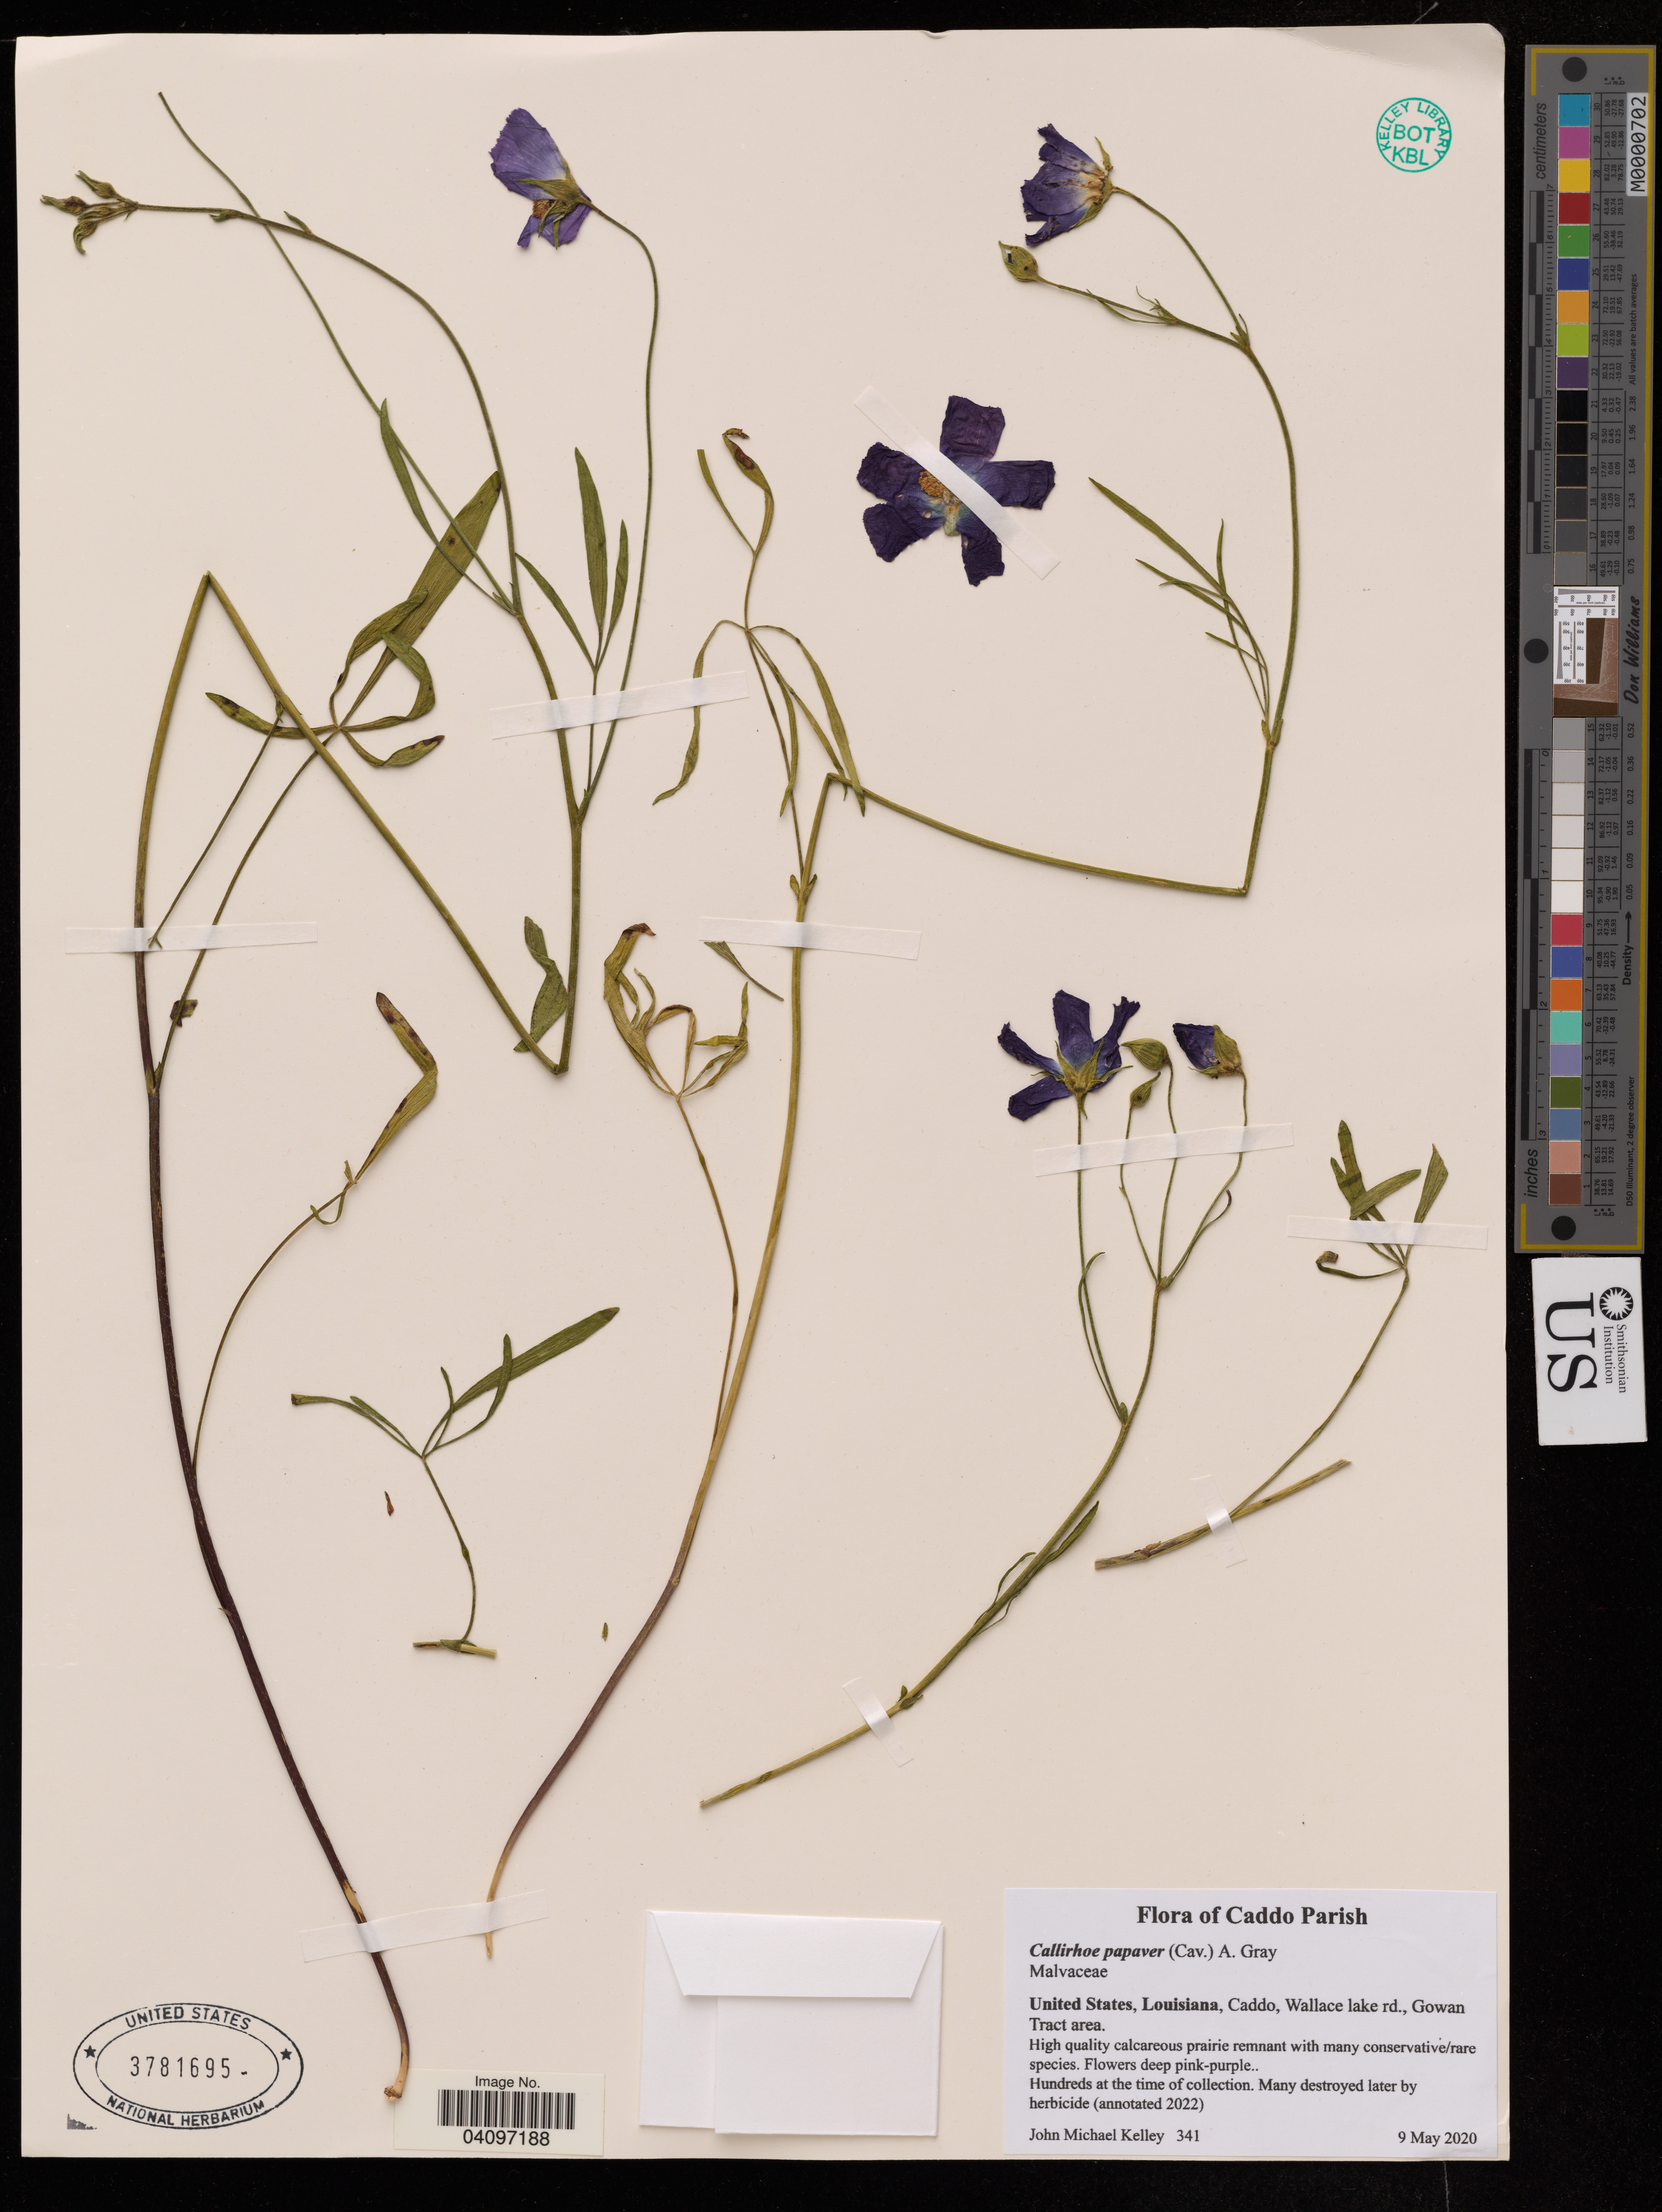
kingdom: Plantae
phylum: Tracheophyta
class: Magnoliopsida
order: Malvales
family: Malvaceae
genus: Callirhoe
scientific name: Callirhoe papaver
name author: (Cav.) A. Gray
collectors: J. Kelley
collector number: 341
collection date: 2020-05-09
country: United States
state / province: Louisiana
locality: Caddo, Wallace lake rd., Gowan Tract area.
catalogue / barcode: US 3781695